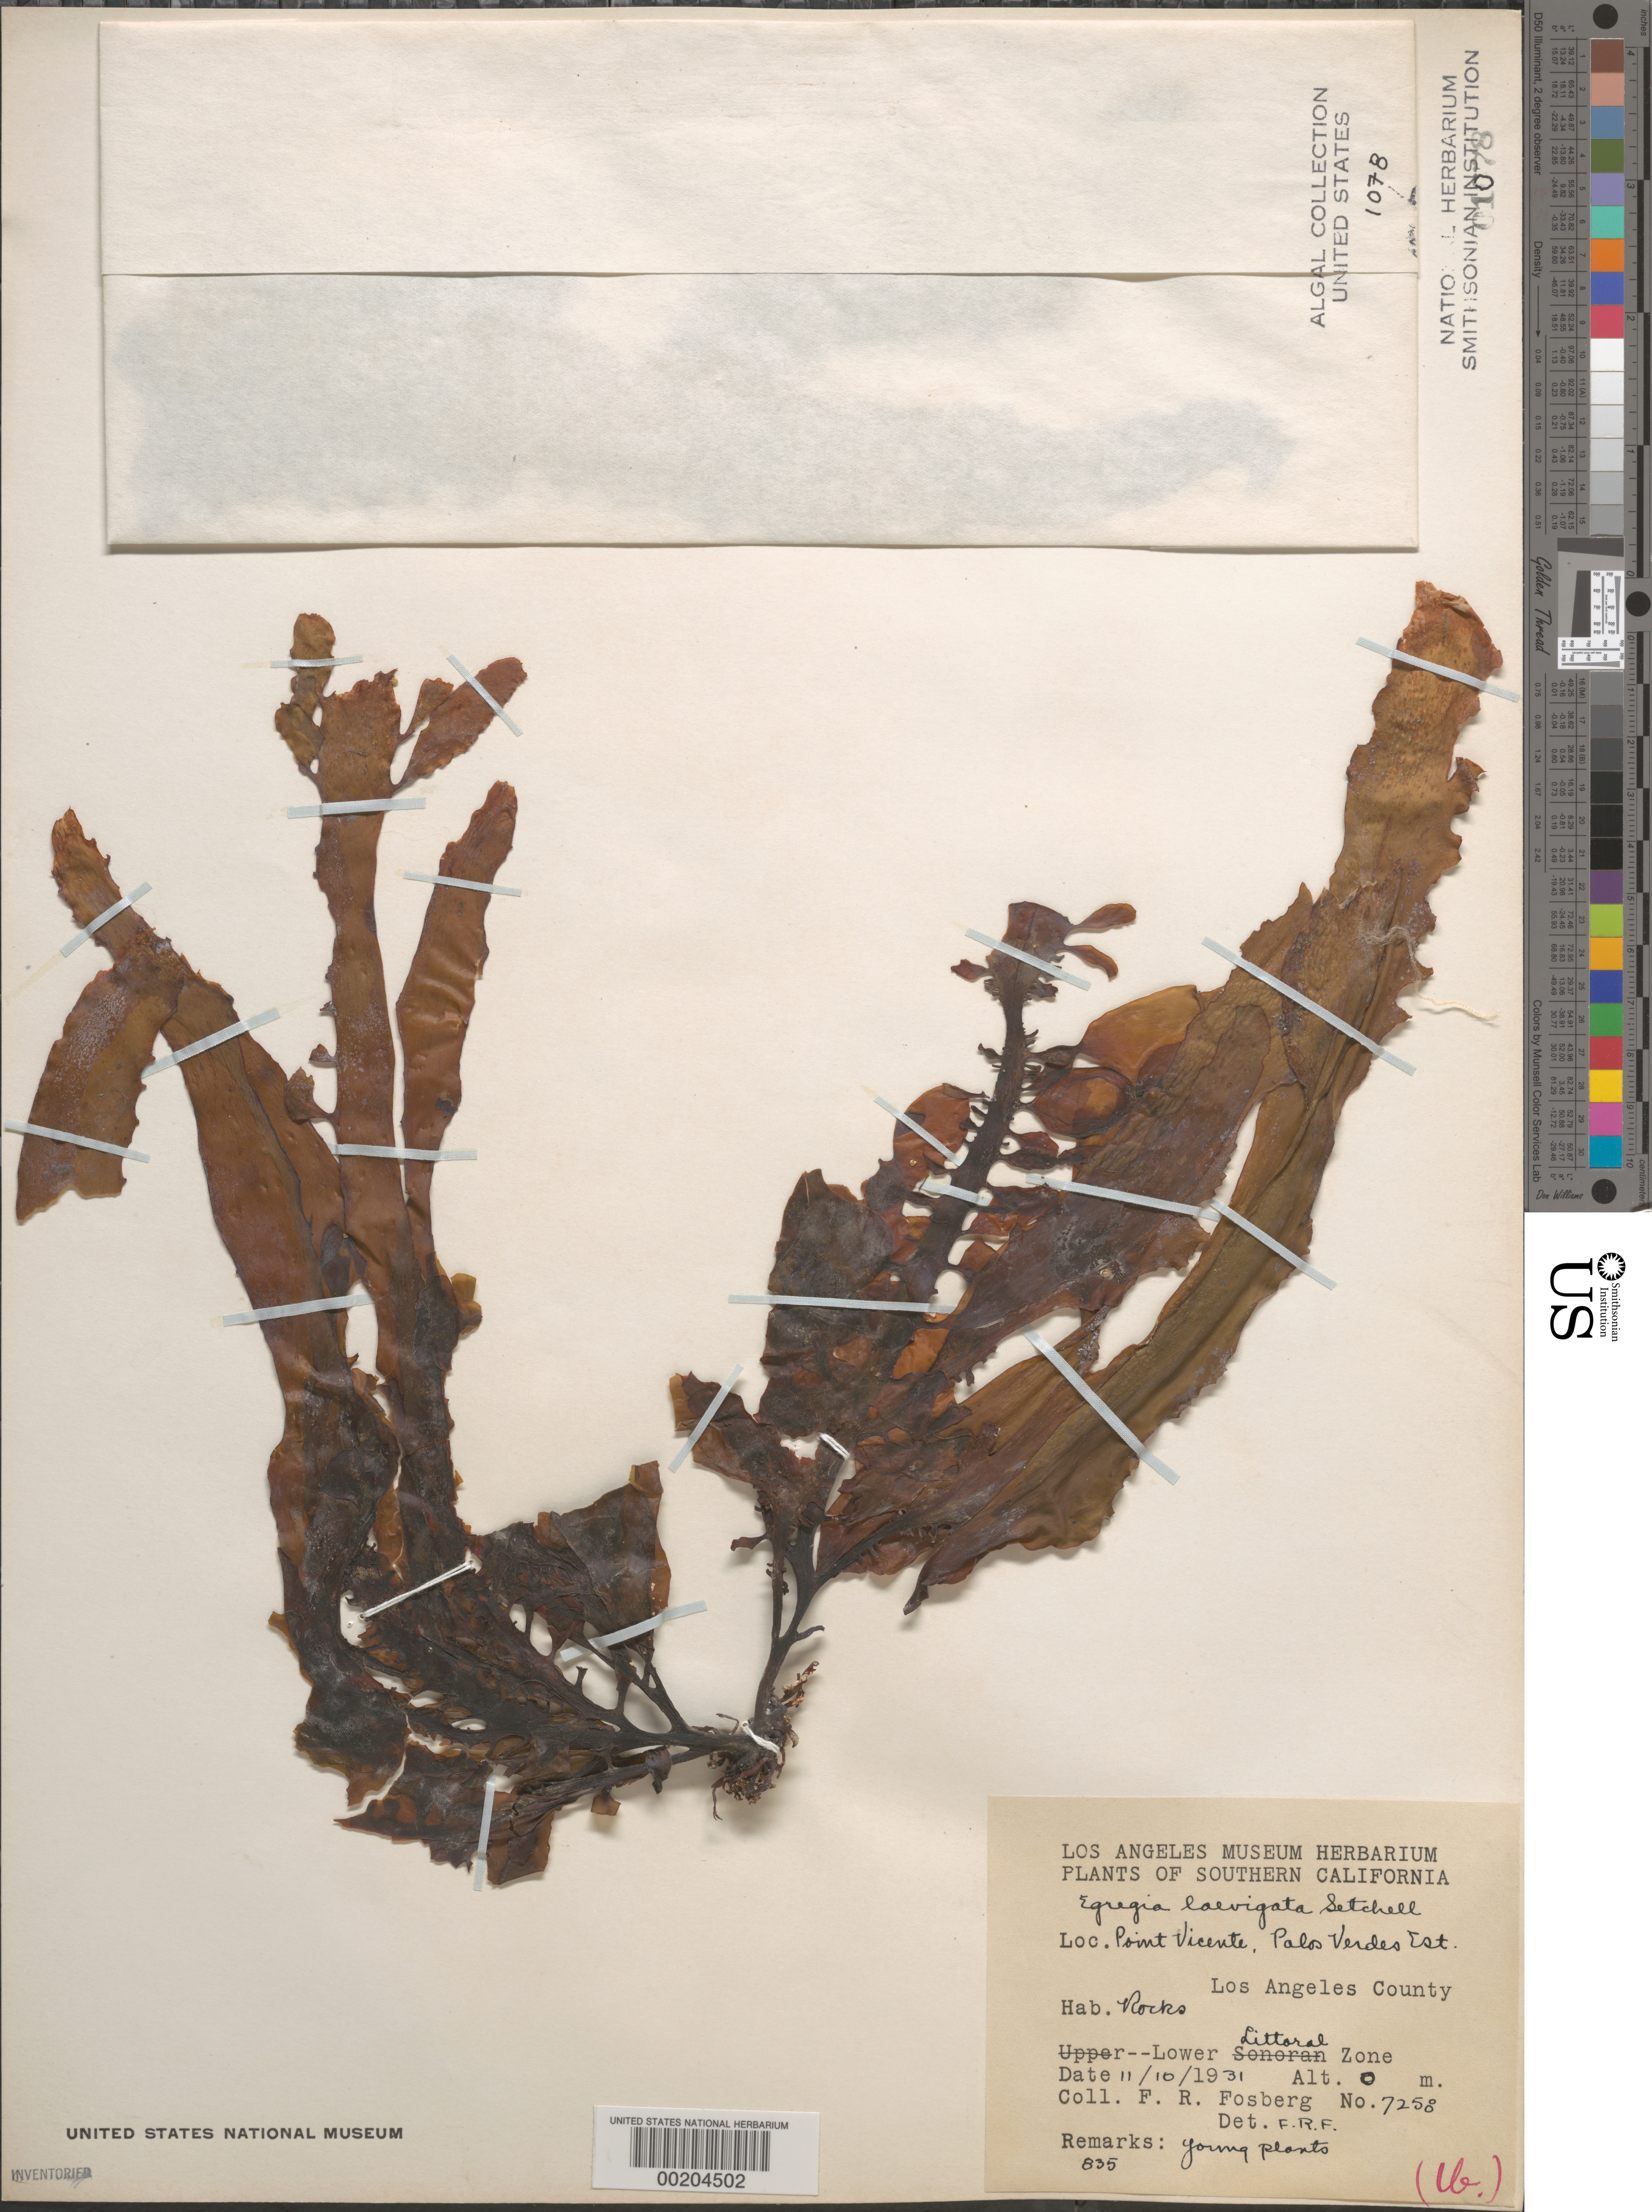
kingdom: Chromista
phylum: Ochrophyta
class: Phaeophyceae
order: Laminariales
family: Lessoniaceae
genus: Egregia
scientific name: Egregia menziesii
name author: (Turner) Aresch.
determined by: Algae name updating Project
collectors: F. R. Fosberg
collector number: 7258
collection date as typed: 10 Nov 1931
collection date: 1931-11-10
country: United States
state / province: California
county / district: Los Angeles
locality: Palos Verdes Estate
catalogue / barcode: US 1078